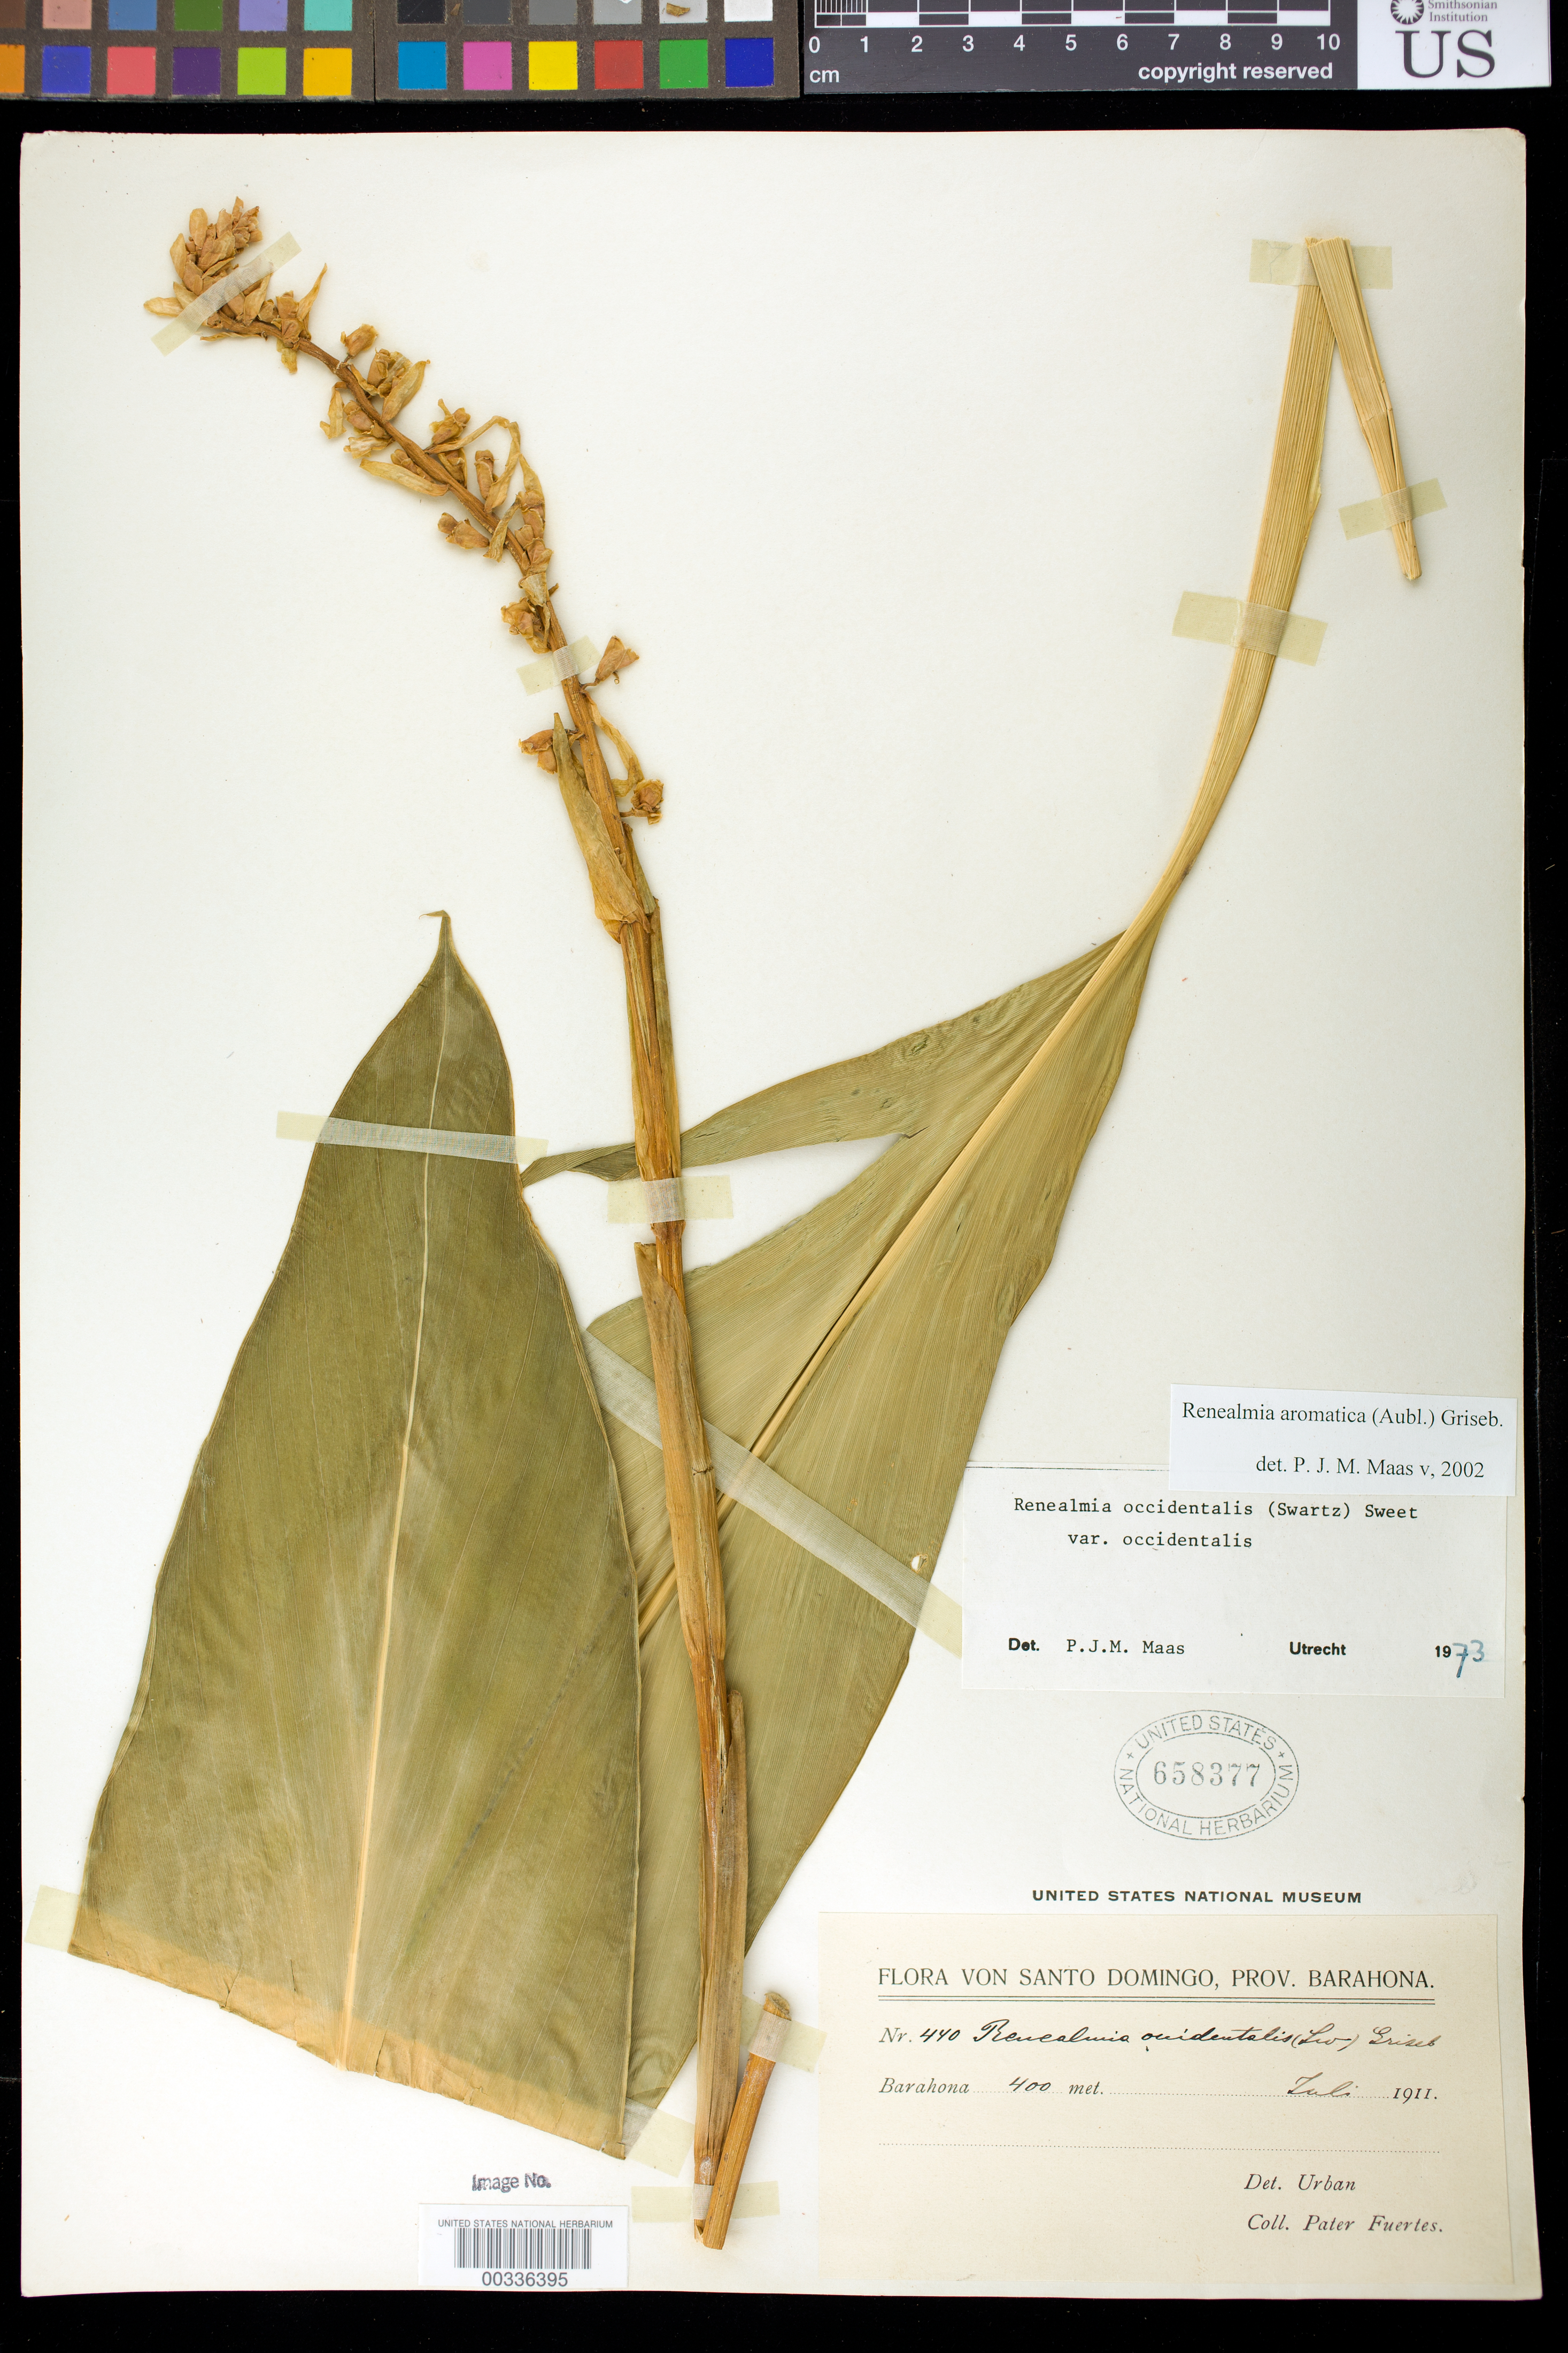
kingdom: Plantae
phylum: Tracheophyta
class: Liliopsida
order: Zingiberales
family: Zingiberaceae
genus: Renealmia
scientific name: Renealmia aromatica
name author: (Aubl.) Griseb.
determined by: Maas, Paul J. M.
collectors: M. D. Fuertes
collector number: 440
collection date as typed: Jul 1911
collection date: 1911-07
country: Dominican Republic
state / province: Barahona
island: Hispaniola Island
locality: Barahona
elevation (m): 400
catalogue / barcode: US 658377